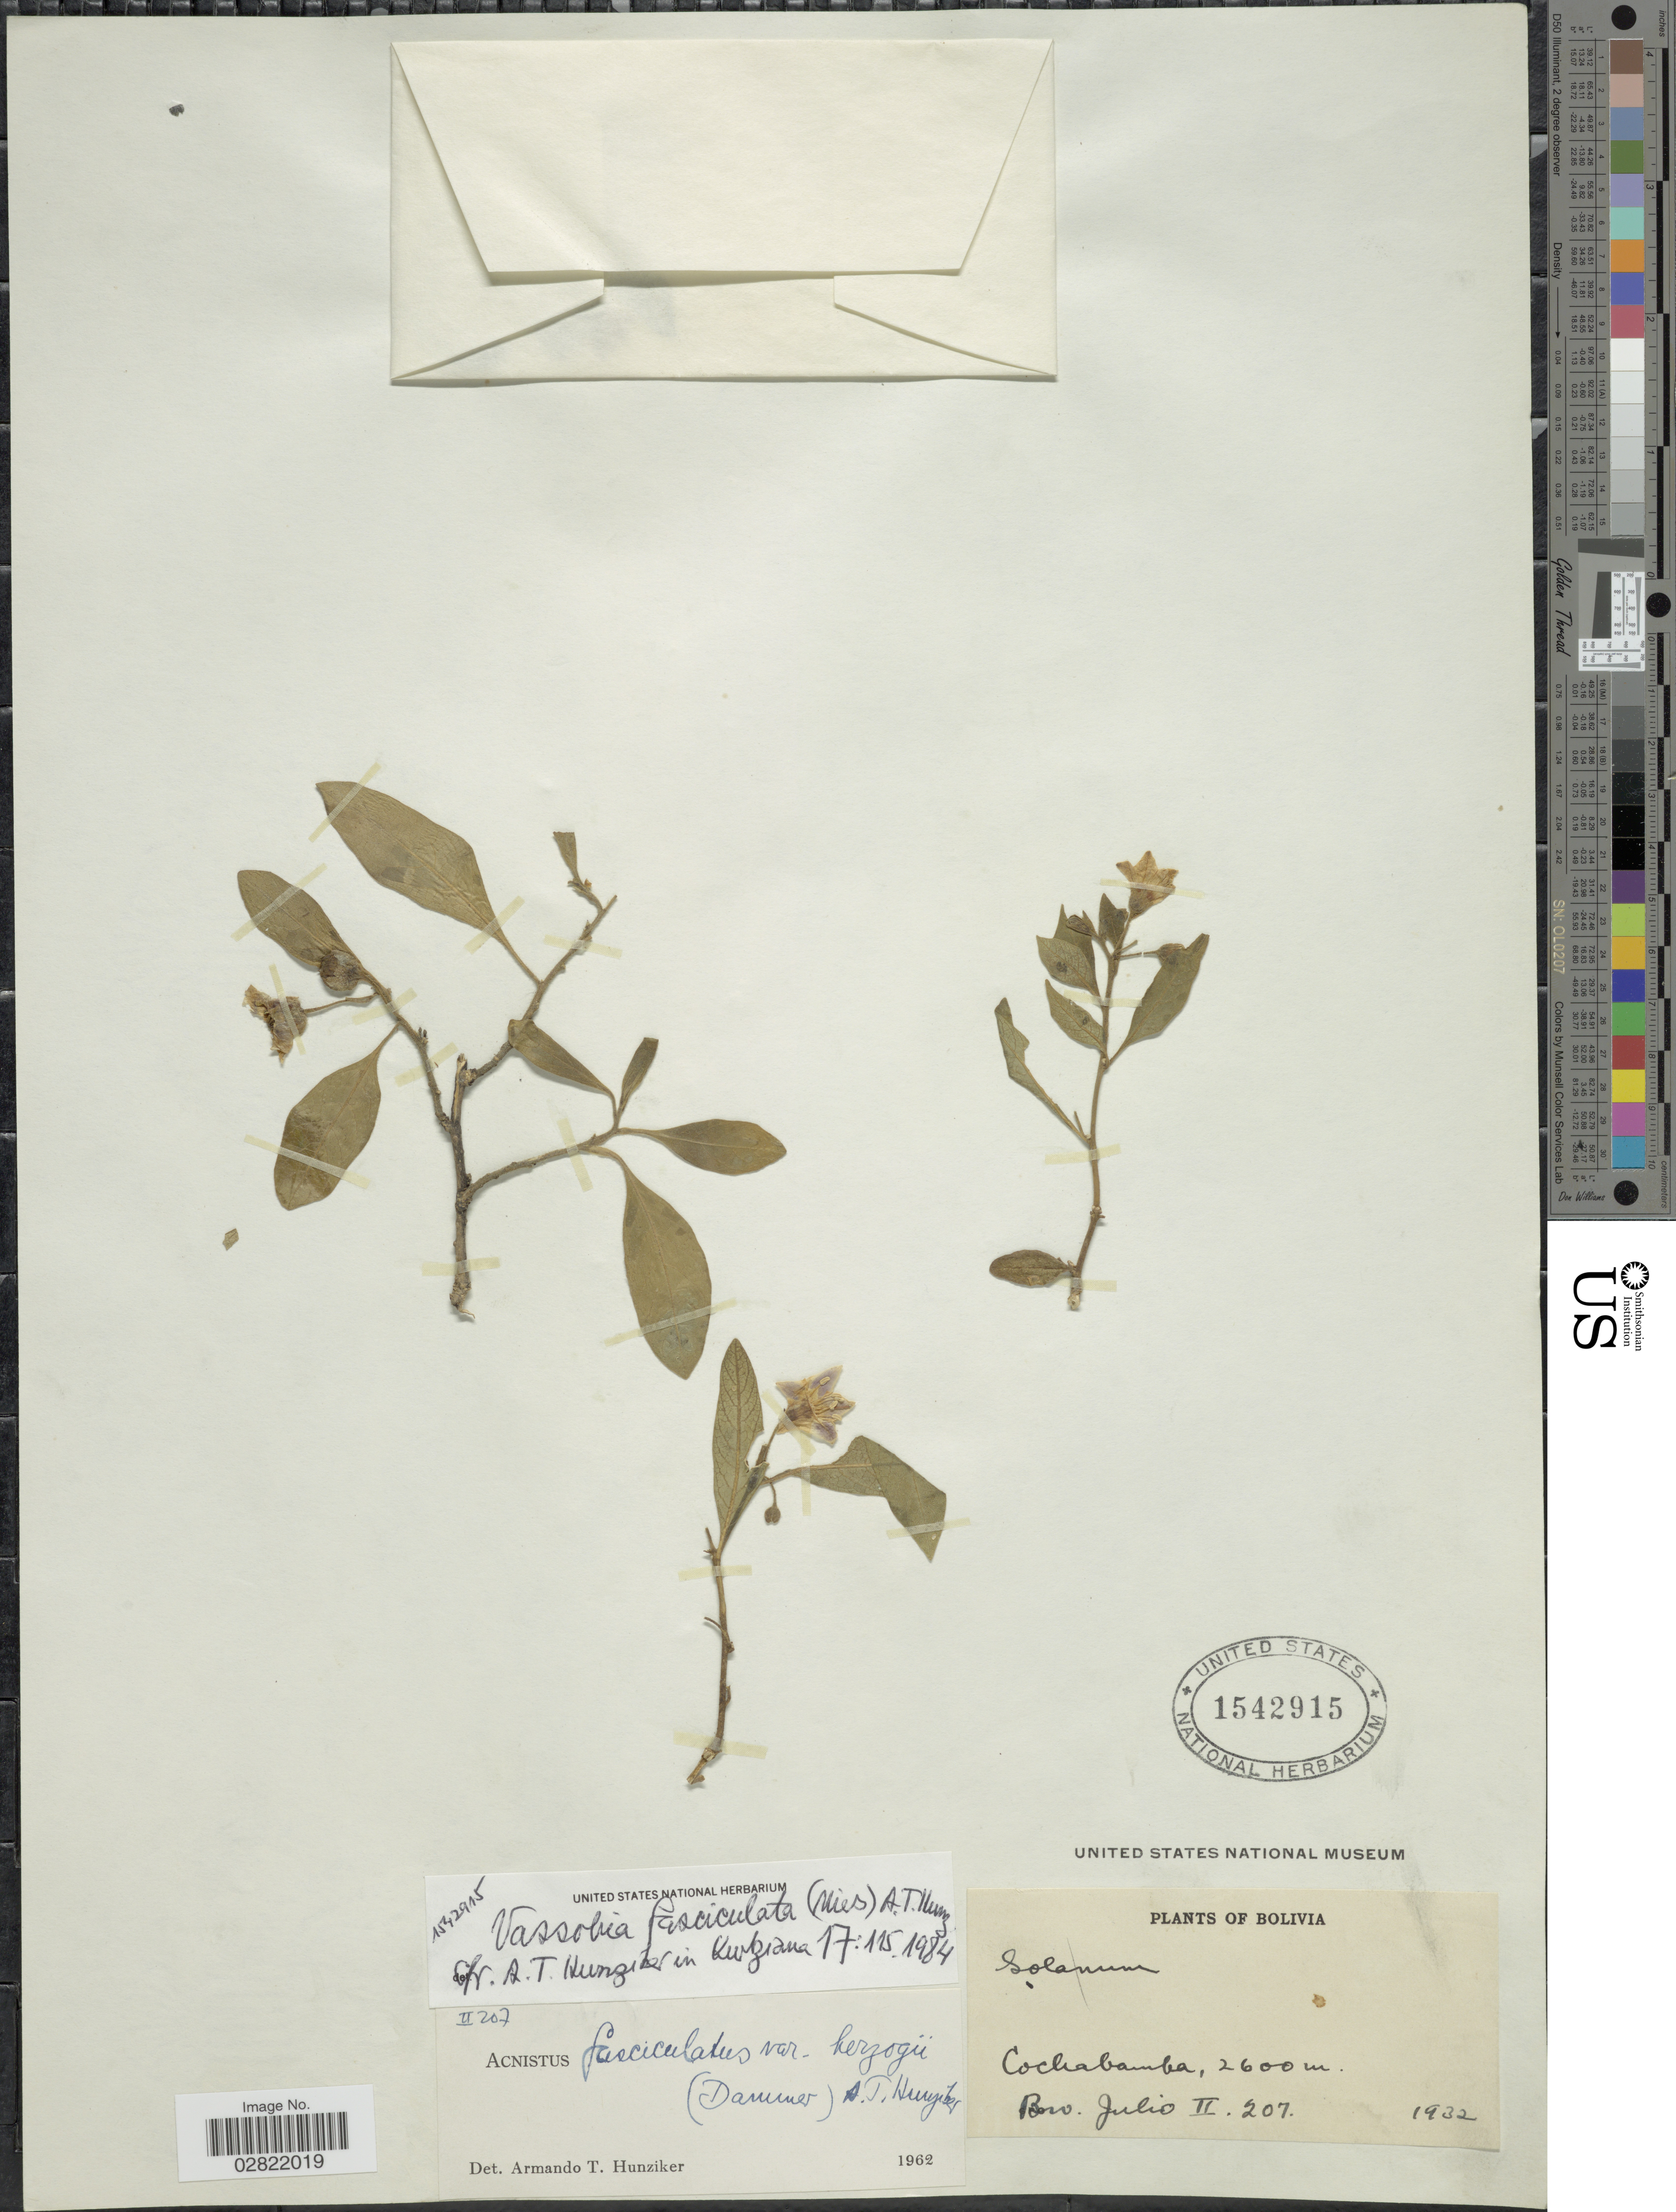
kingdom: Plantae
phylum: Tracheophyta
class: Magnoliopsida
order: Solanales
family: Solanaceae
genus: Vassobia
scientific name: Vassobia fasciculata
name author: (Miers) Hunz.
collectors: Bro. Julio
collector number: II.207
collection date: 1932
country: Bolivia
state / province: Cochabamba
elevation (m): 2600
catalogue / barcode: US 1542915